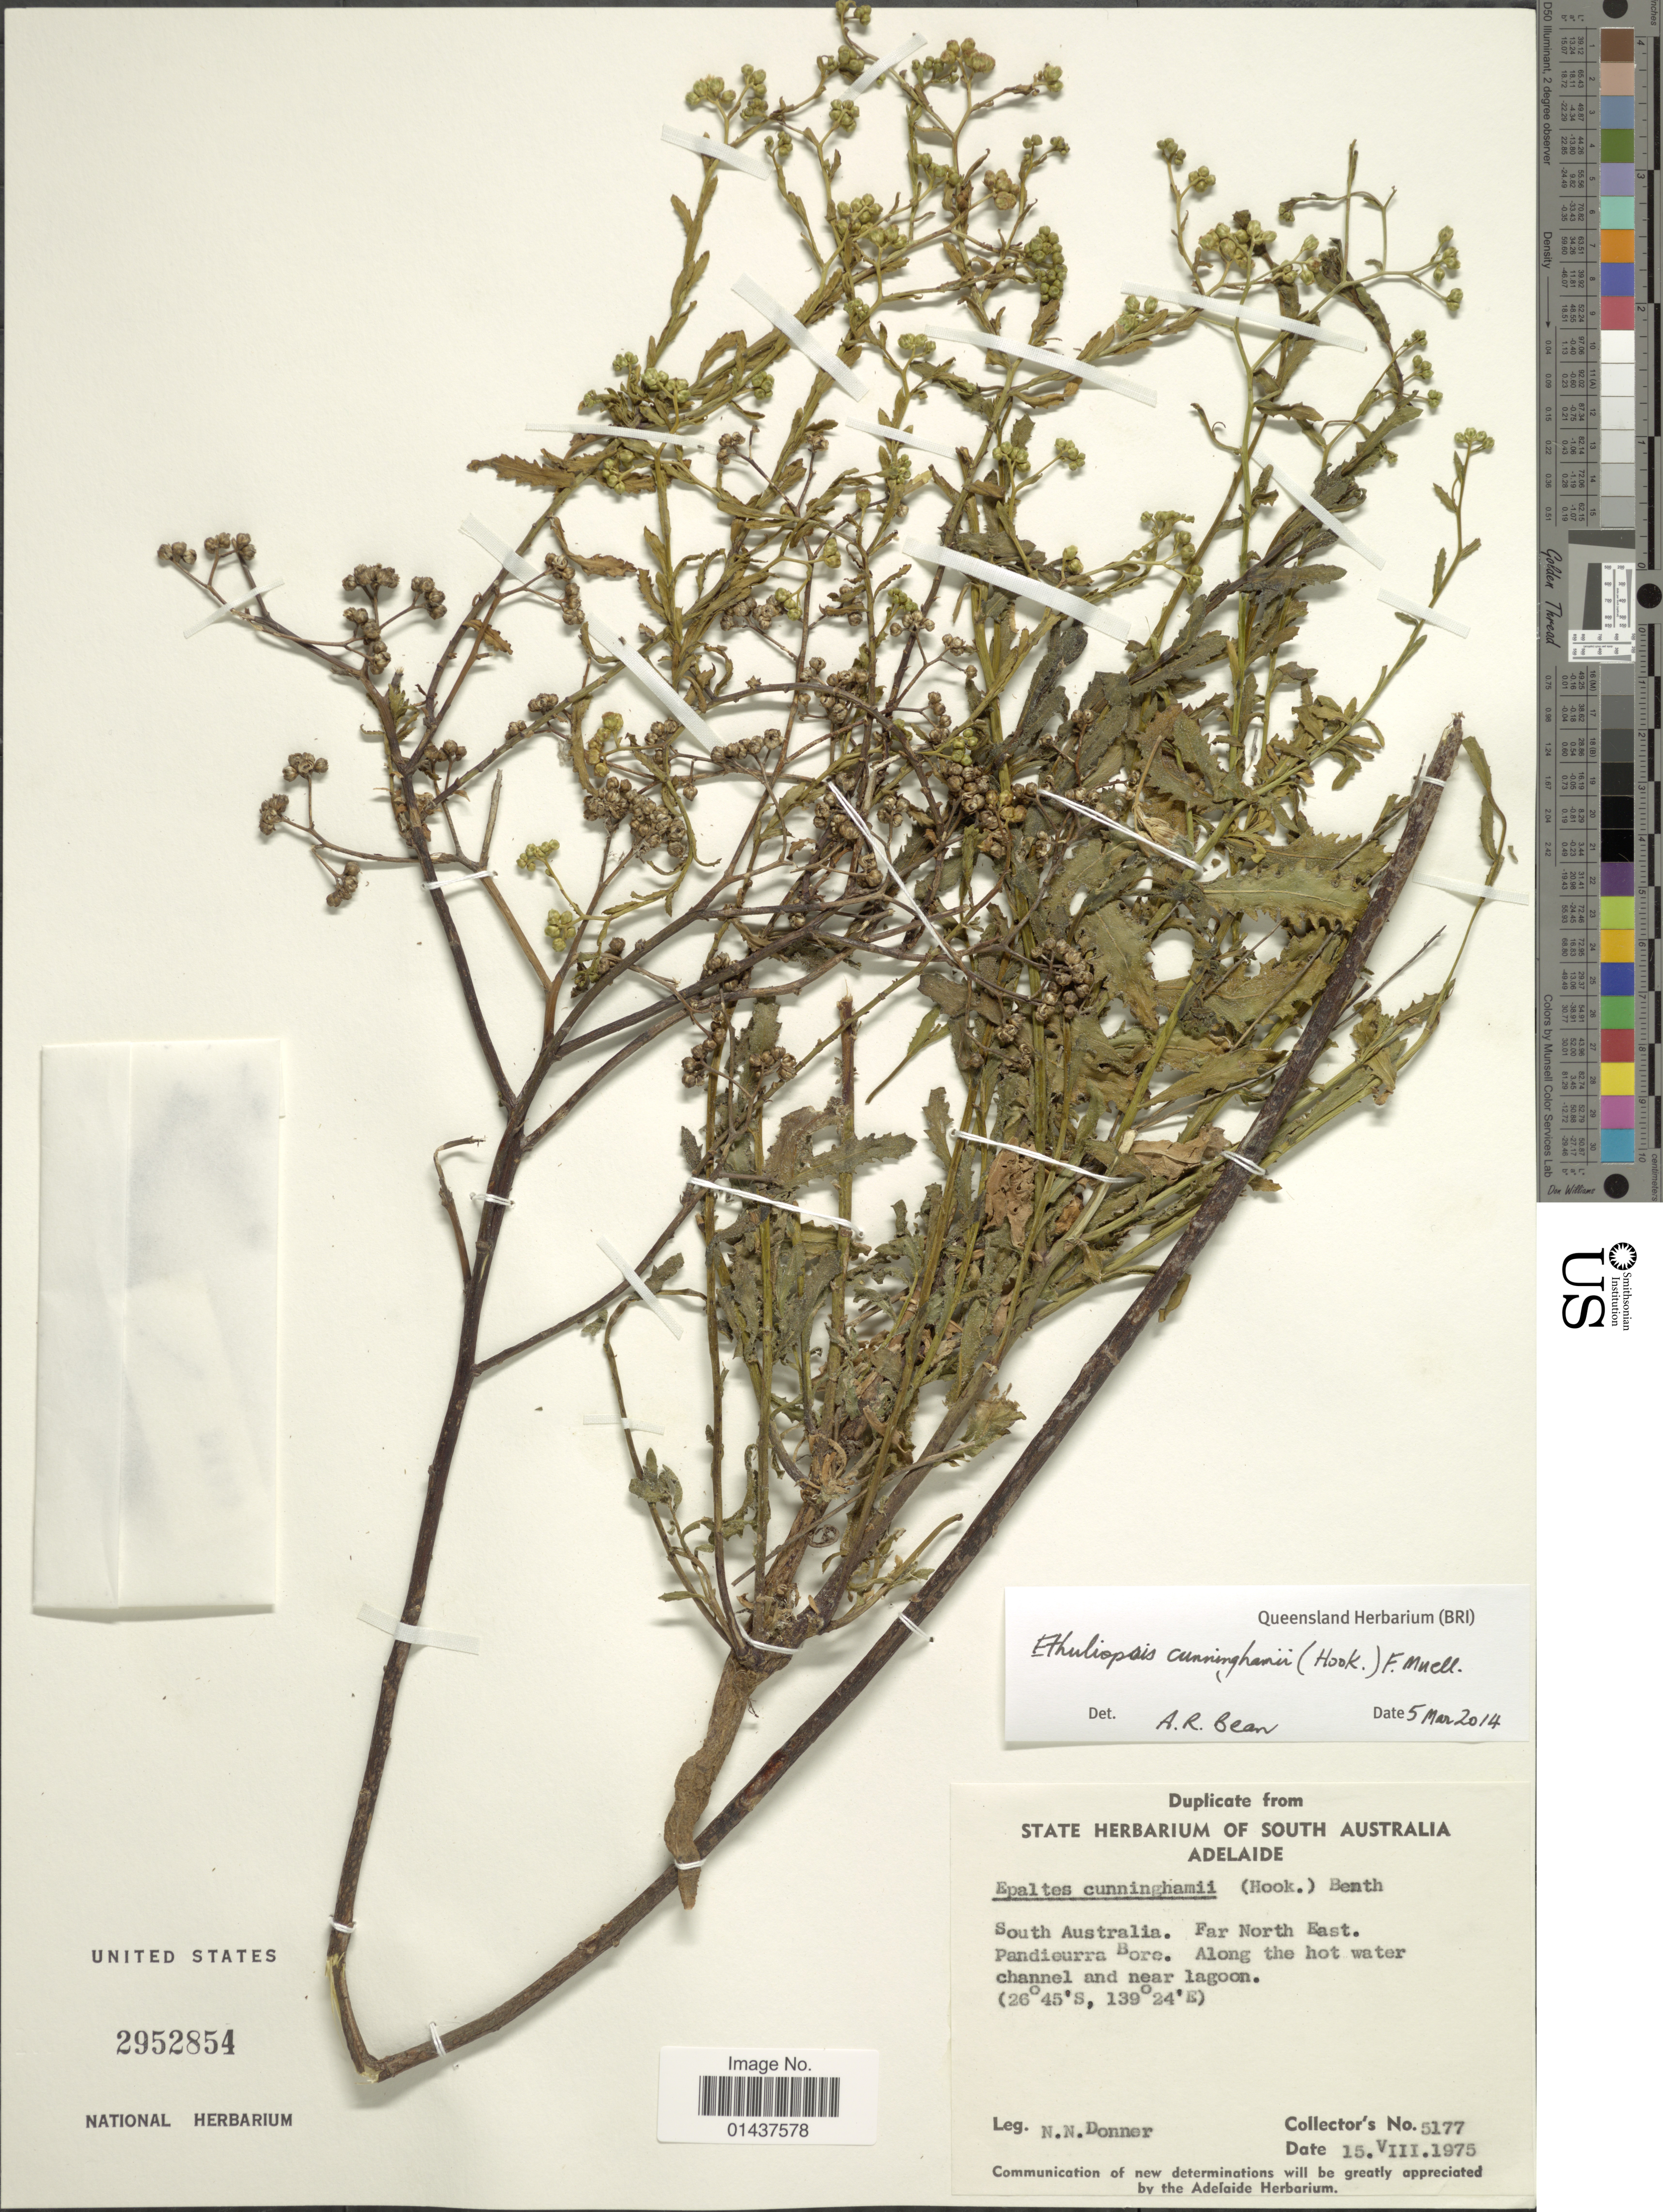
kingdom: Plantae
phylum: Tracheophyta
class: Magnoliopsida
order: Asterales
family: Asteraceae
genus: Epaltes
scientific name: Epaltes cunninghamii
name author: (Hook.) Benth.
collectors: N. Donner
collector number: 5177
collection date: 1975-08-15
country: Australia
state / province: South Australia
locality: Far North East. Pandieurra Bore. Along the hot water channel and near lagoon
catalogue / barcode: US 2952854